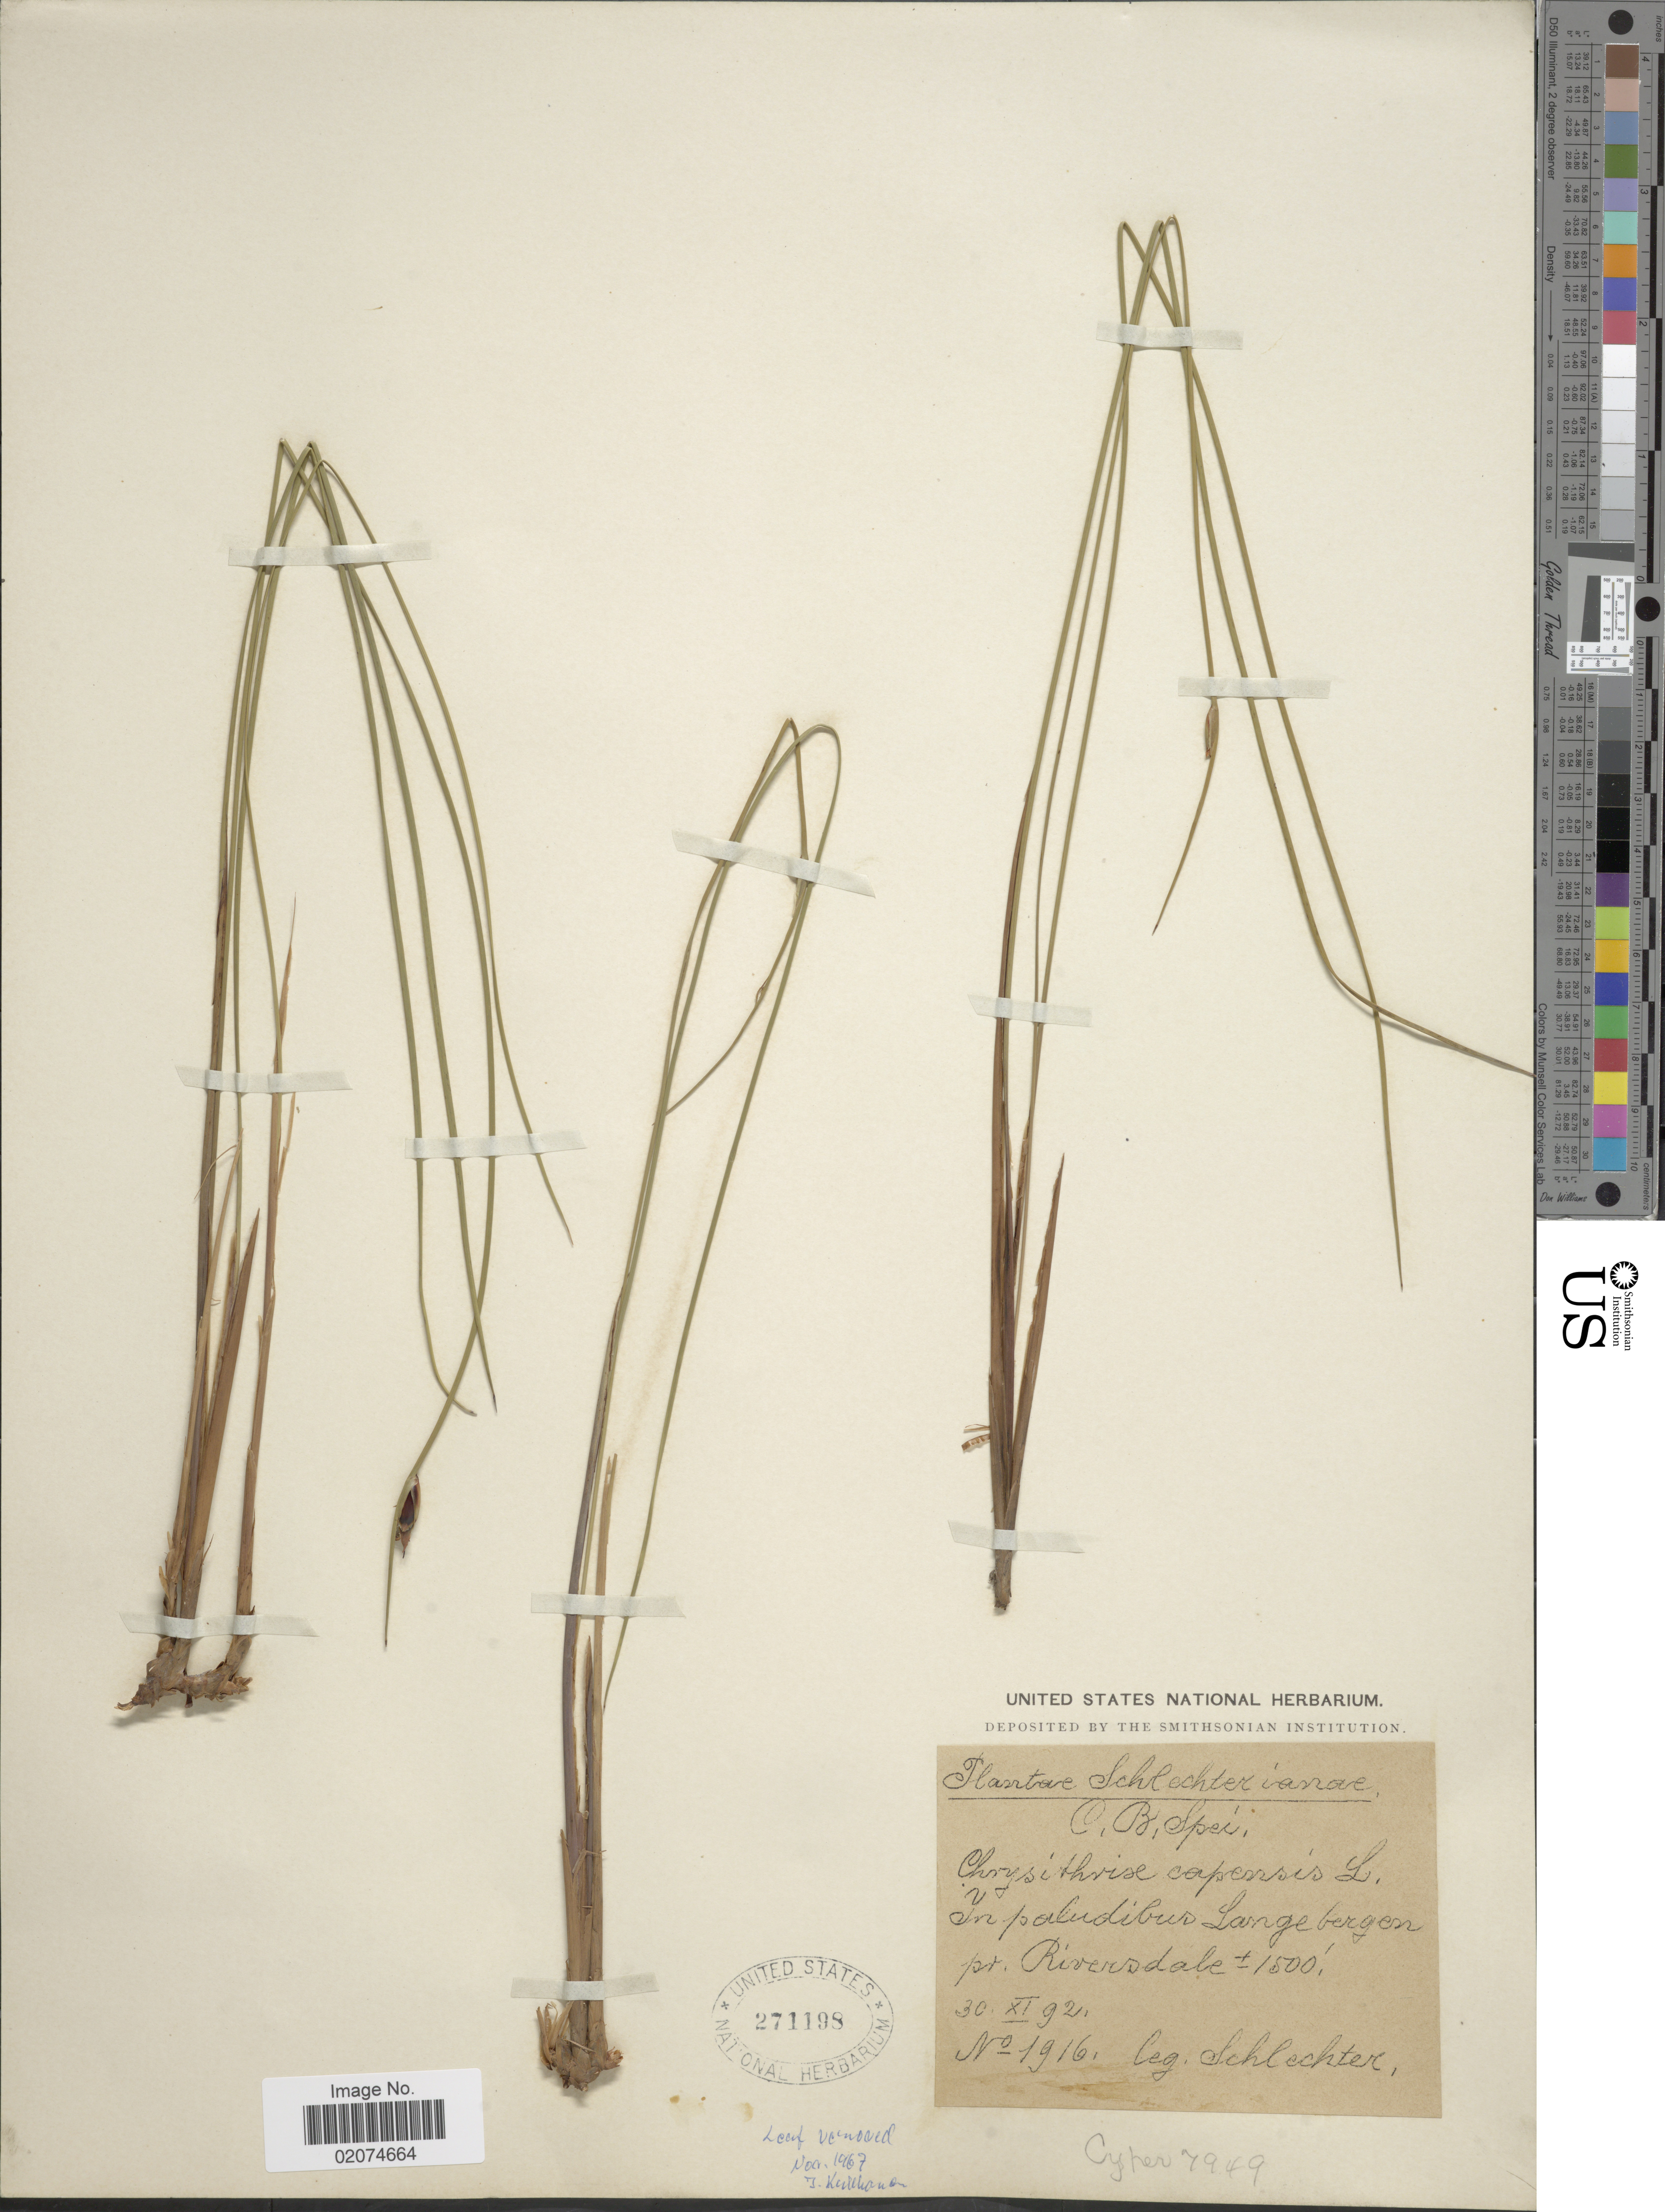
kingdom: Plantae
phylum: Tracheophyta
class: Liliopsida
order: Poales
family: Cyperaceae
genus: Chrysitrix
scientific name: Chrysitrix capensis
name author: L.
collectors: Schlechter, --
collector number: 1916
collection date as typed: Transcribed d/m/y: 30/11/92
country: South Africa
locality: In paludibus Lange bergen pr. Riversdale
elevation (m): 457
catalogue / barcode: US 271198